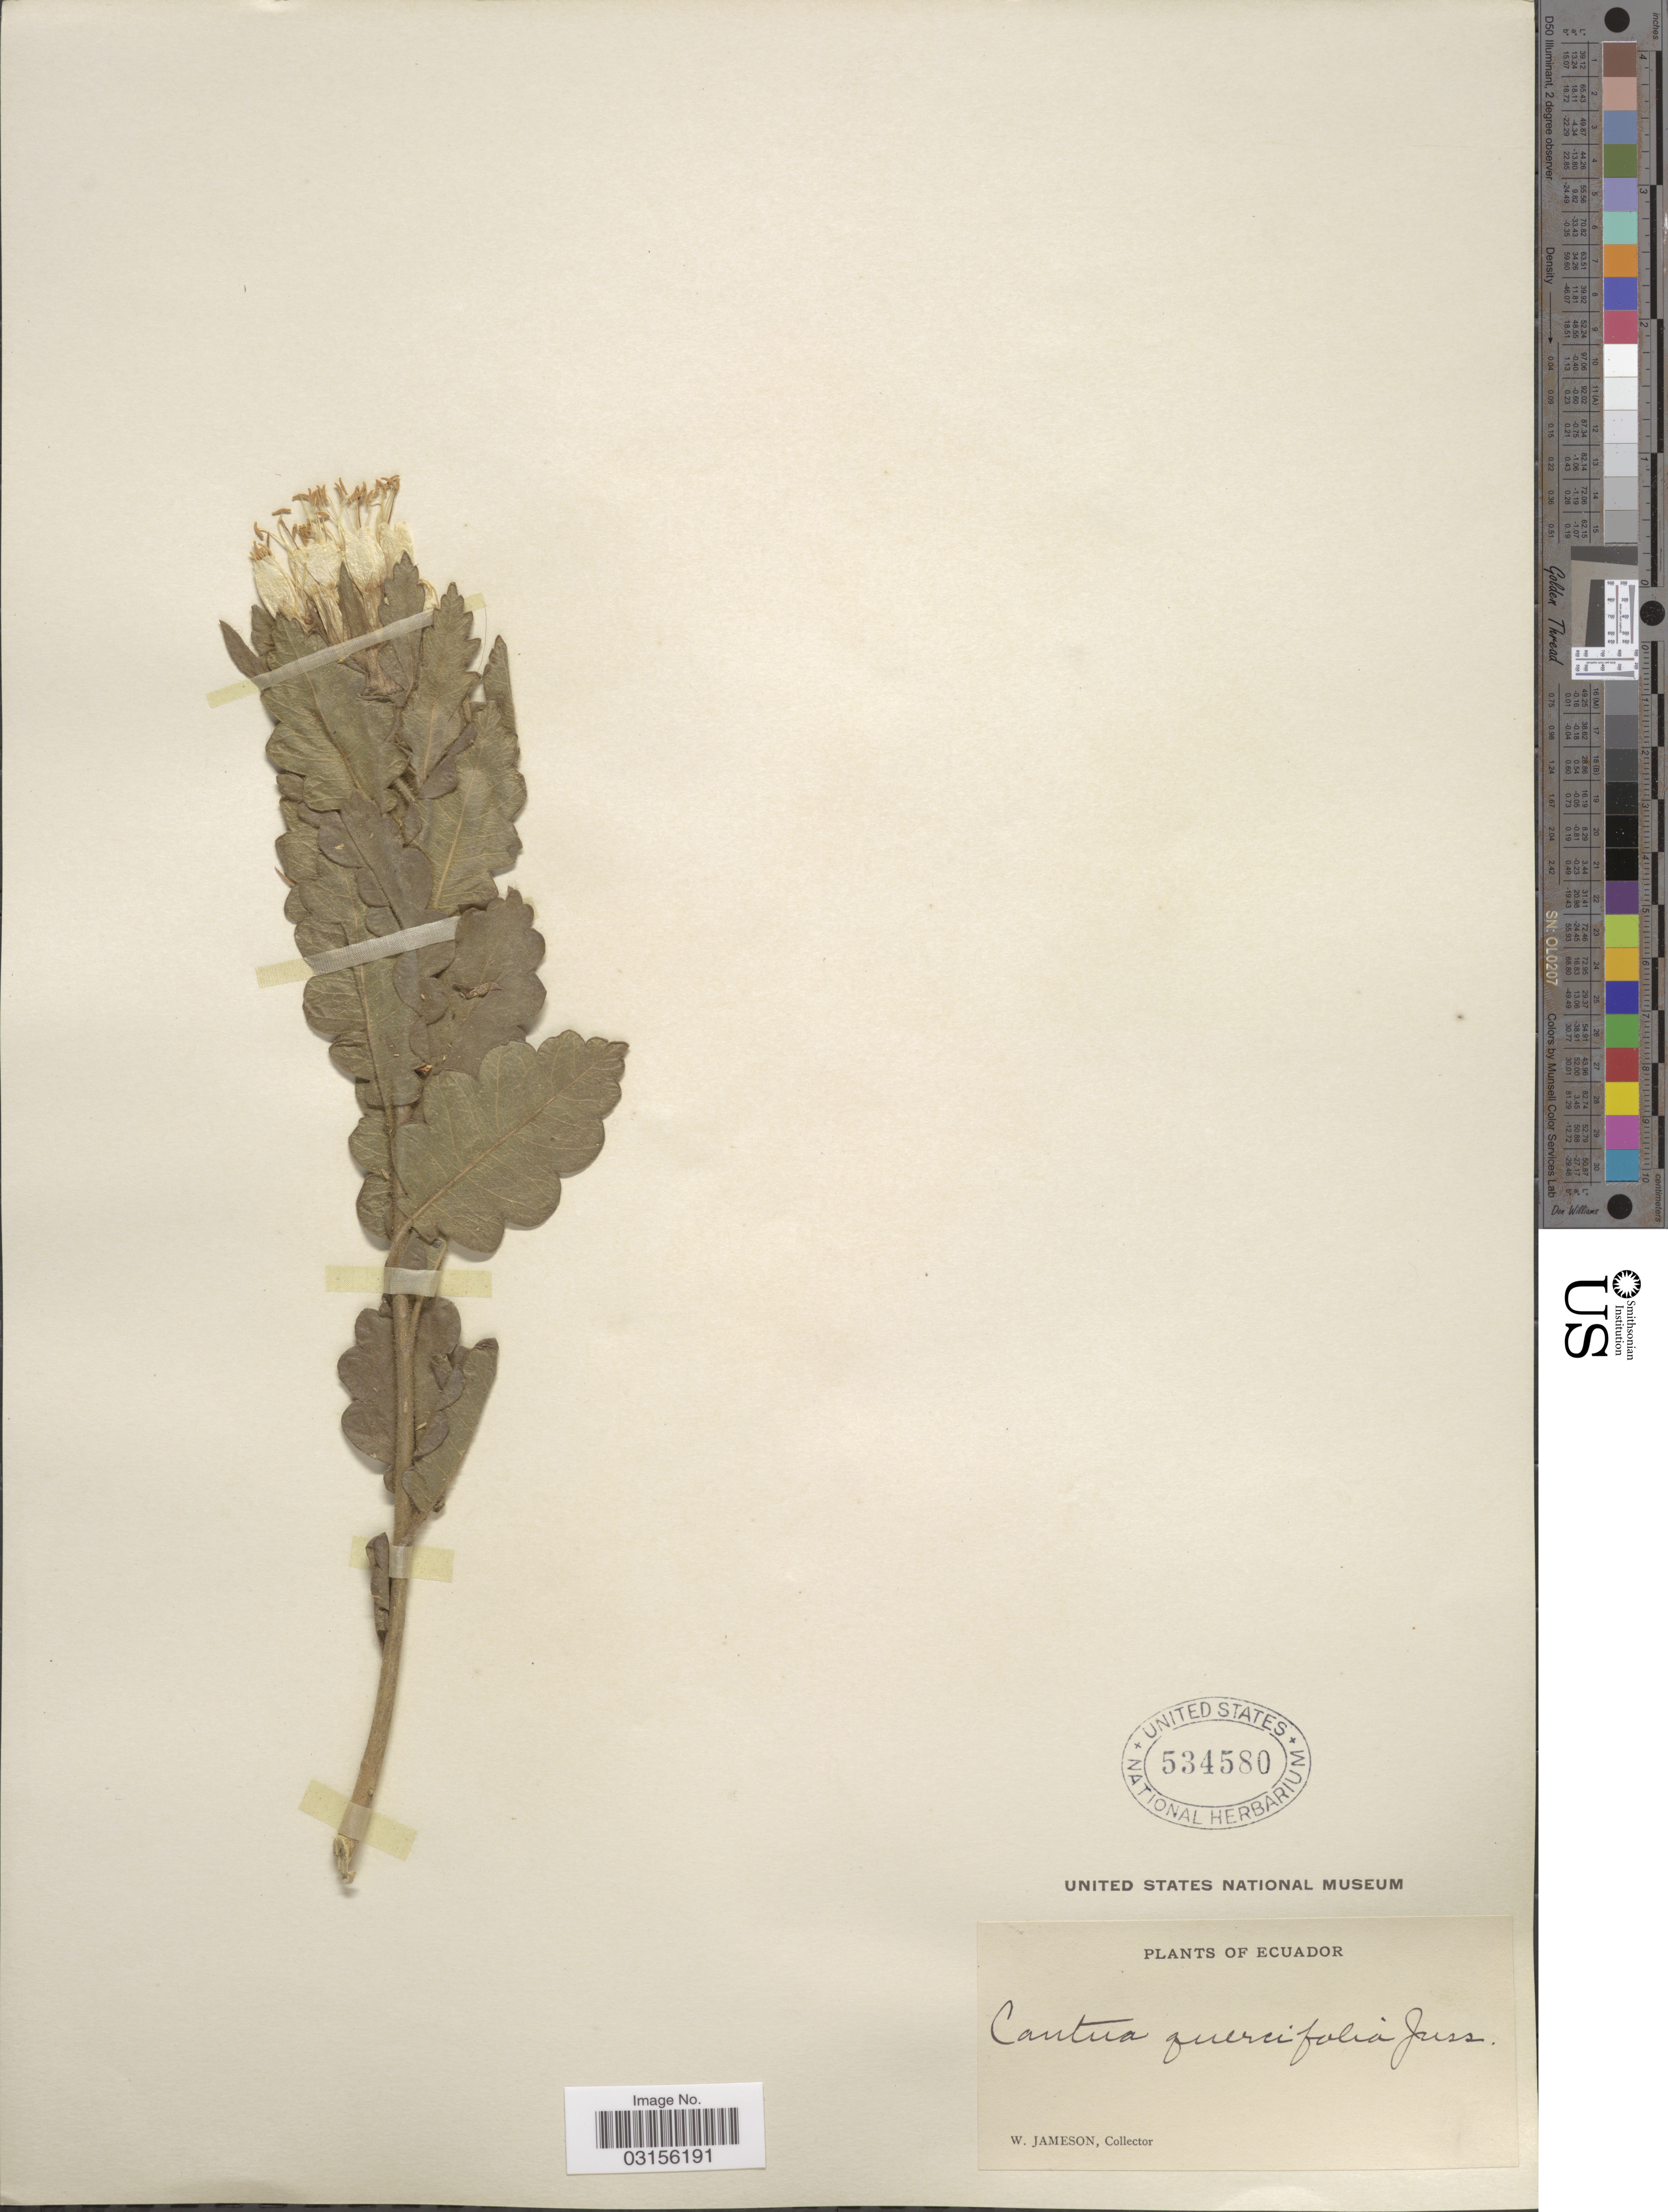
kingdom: Plantae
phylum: Tracheophyta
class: Magnoliopsida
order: Ericales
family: Polemoniaceae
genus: Cantua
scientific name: Cantua quercifolia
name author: Juss.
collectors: W. Jameson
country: Ecuador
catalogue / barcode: US 534580